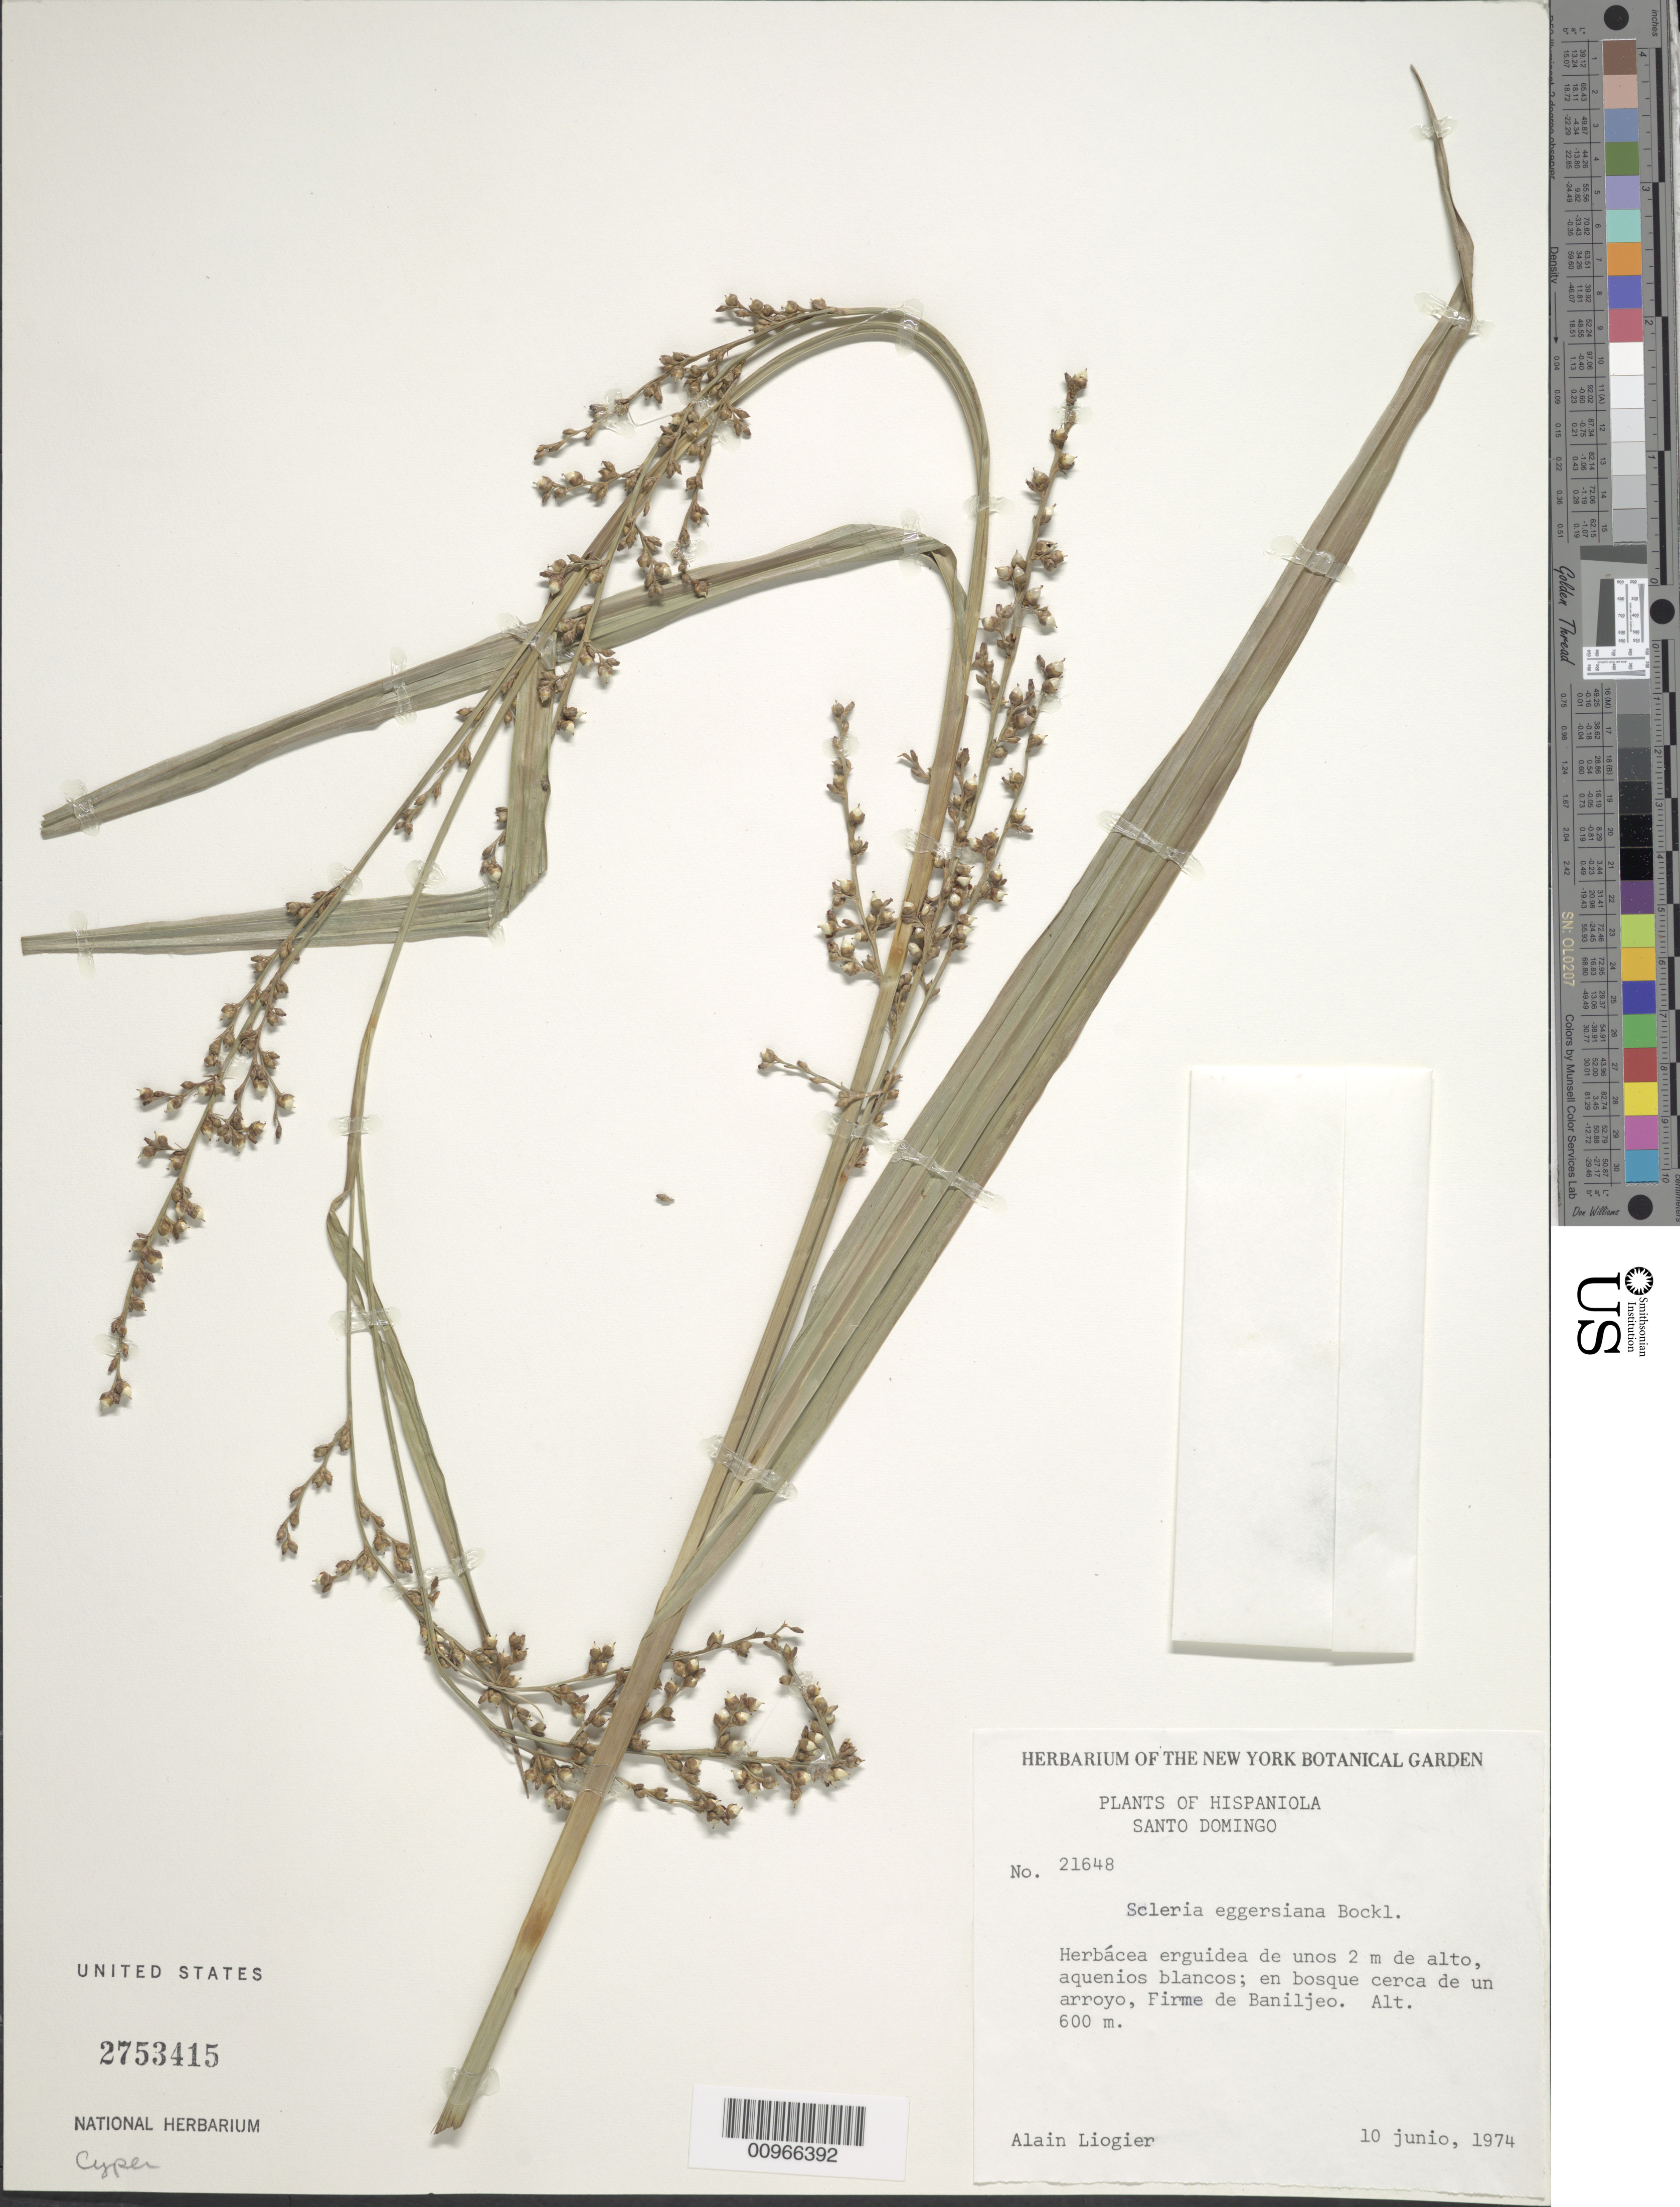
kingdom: Plantae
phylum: Tracheophyta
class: Liliopsida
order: Poales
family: Cyperaceae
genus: Scleria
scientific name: Scleria eggersiana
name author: Boeckeler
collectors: A. H. Liogier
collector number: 21648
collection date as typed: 10 Jun 1974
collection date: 1974-06-10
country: Dominican Republic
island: Hispaniola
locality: Firme de Baniljeo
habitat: En bosque cerca de un arroyo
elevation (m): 600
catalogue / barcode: US 2753415